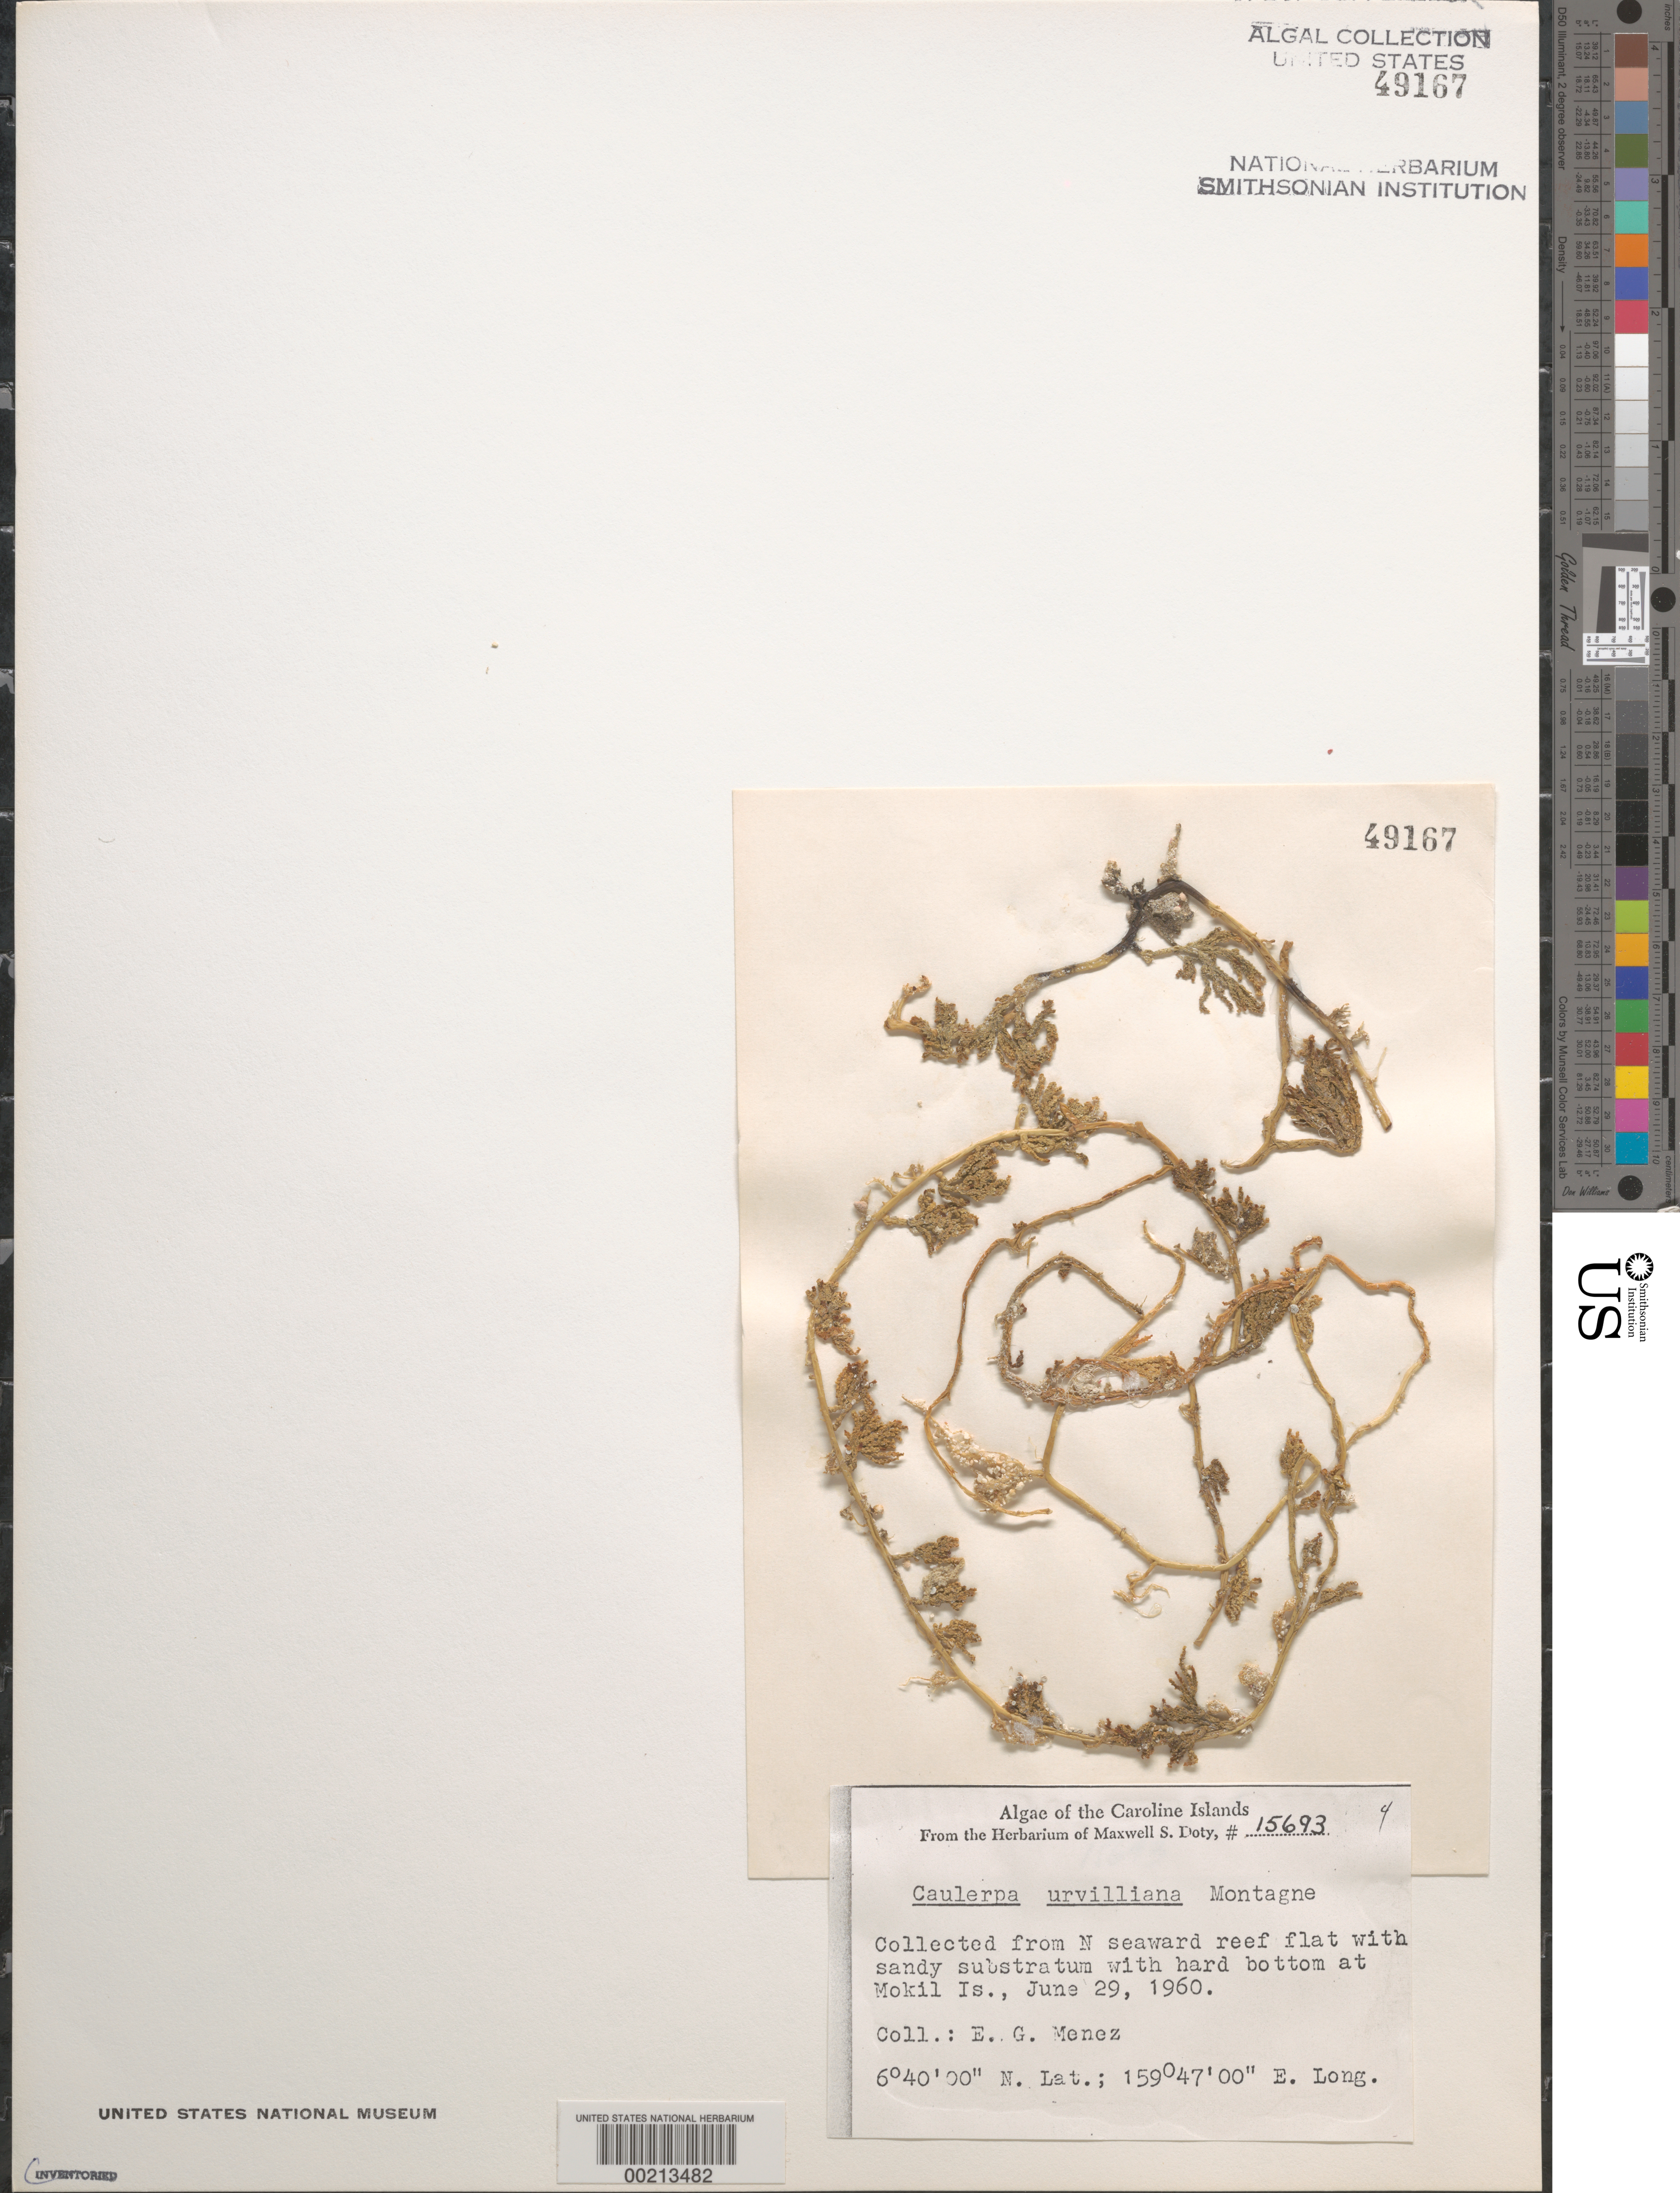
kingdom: Plantae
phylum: Chlorophyta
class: Ulvophyceae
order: Bryopsidales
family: Caulerpaceae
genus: Caulerpa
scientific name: Caulerpa urvilleana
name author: Mont.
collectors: Meñez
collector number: MSD 15693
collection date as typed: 29 Jun 1960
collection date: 1960-06-29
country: Micronesia, Federated States of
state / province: Pohnpei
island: Mwokil (Mokil) Atoll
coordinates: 6 40' 00" N, 159 47' 00" E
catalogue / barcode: US 49167